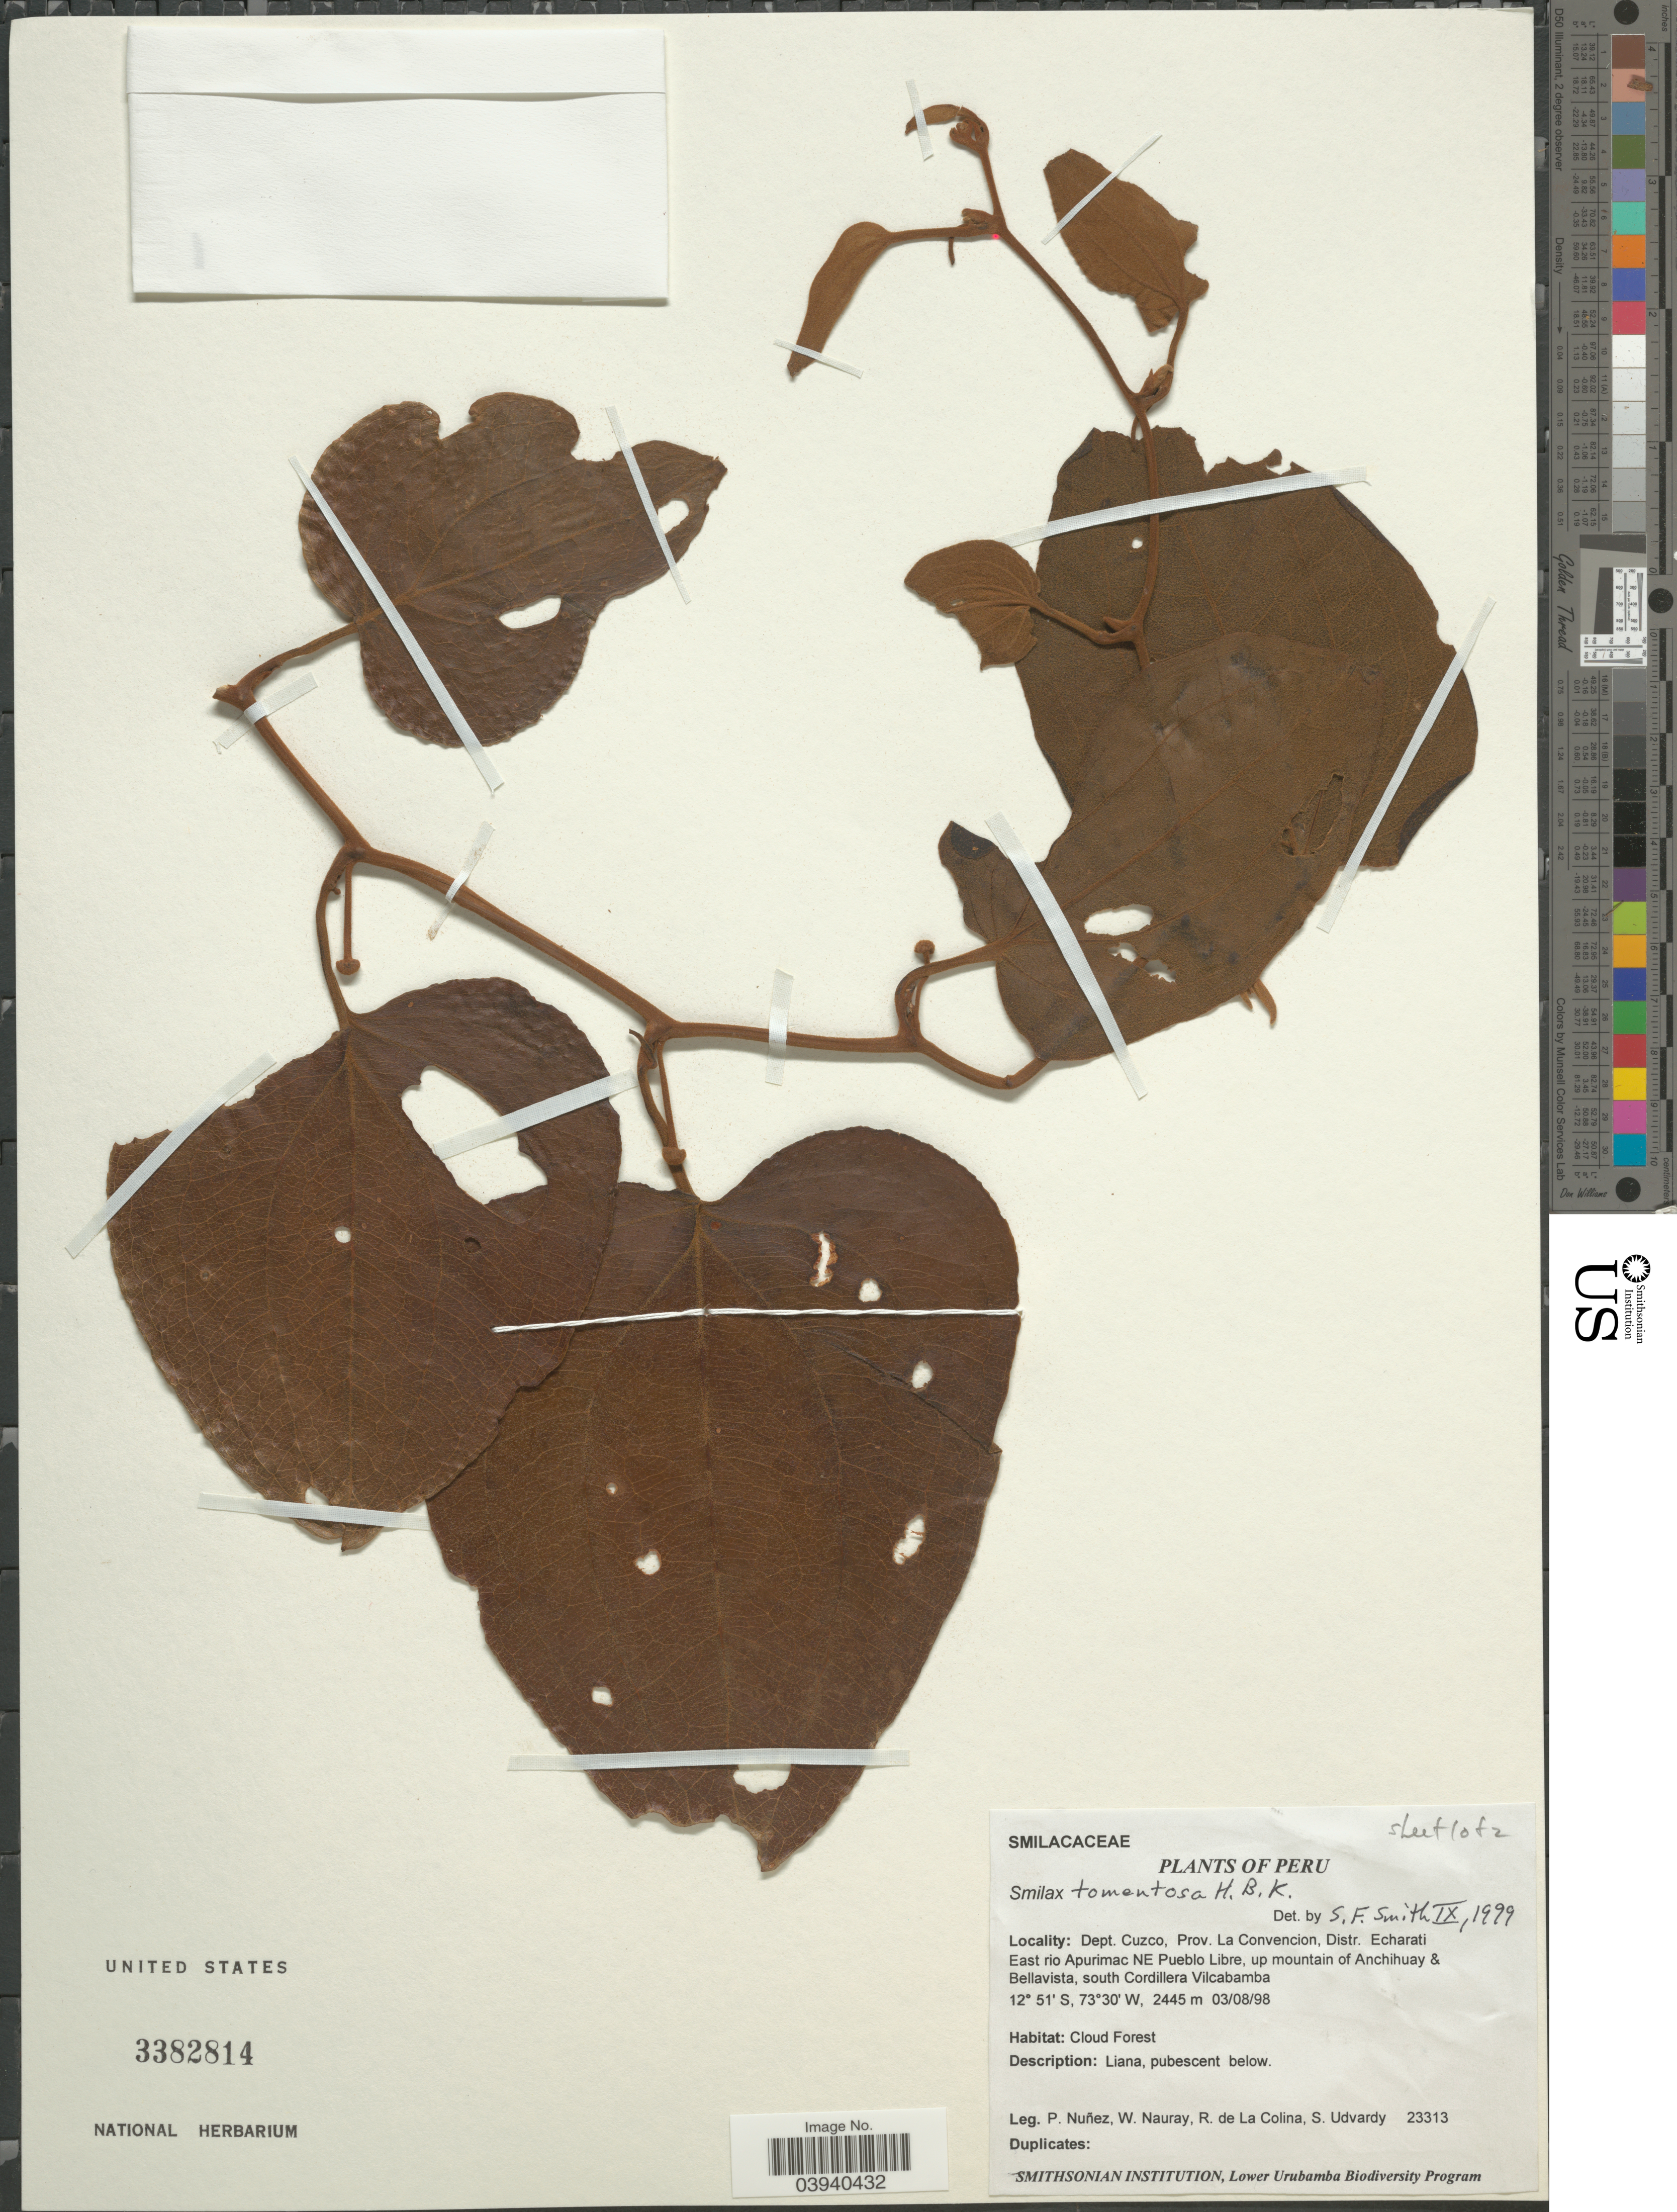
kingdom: Plantae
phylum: Tracheophyta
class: Liliopsida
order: Liliales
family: Smilacaceae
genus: Smilax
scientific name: Smilax tomentosa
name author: Kunth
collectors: P. Nuñez V., W. Nauray, R. de La Colina & S. Udvardy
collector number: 23313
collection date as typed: Transcribed d/m/y: 3/8/98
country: Peru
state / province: Cusco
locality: Dept. Cuzco, Prov. La Convencion, Distr. Echarati. East rio Apurimac NE Pueblo Libre, up mountain of Anchihuay & Bellavista, south Cordillera Vilcabamba.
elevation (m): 2445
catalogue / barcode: US 3382814